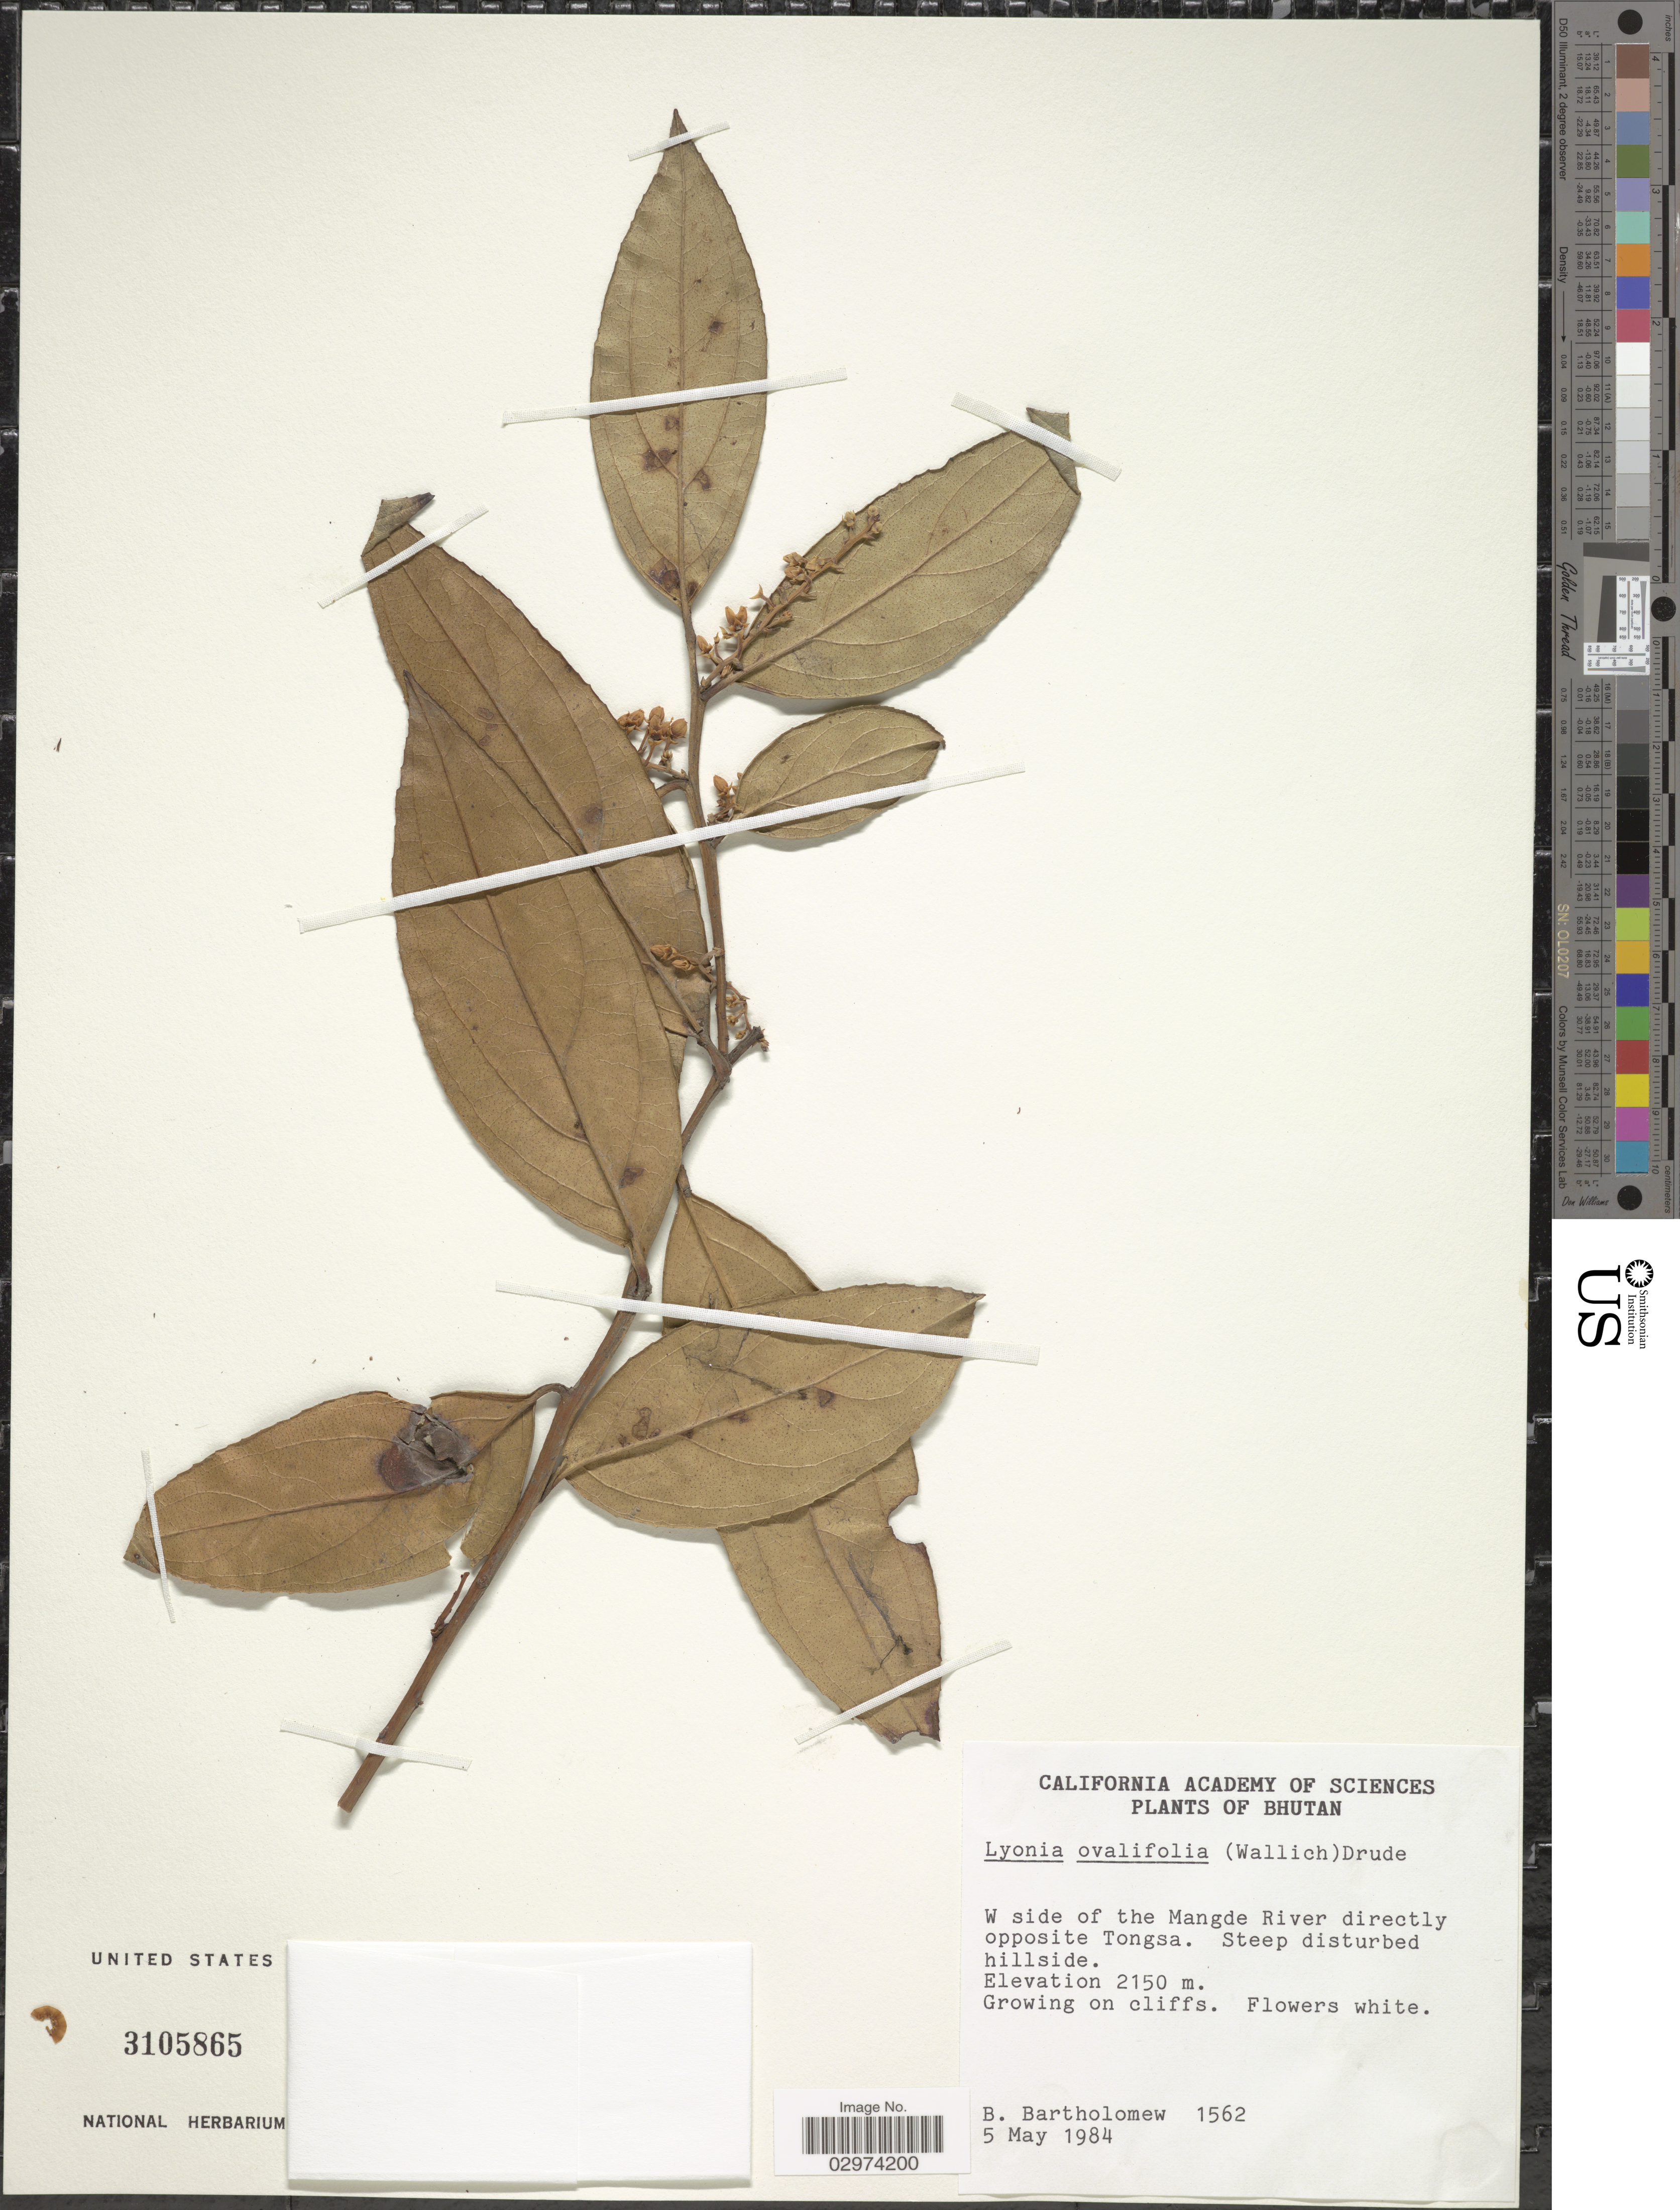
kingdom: Plantae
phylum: Tracheophyta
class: Magnoliopsida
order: Ericales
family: Ericaceae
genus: Lyonia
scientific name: Lyonia ovalifolia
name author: (Wall.) Drude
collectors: B. Bartholomew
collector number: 1562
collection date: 1984-05-05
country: Bhutan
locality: W side of the Mangde River directly opposite Tongsa.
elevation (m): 2150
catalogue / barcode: US 3105865